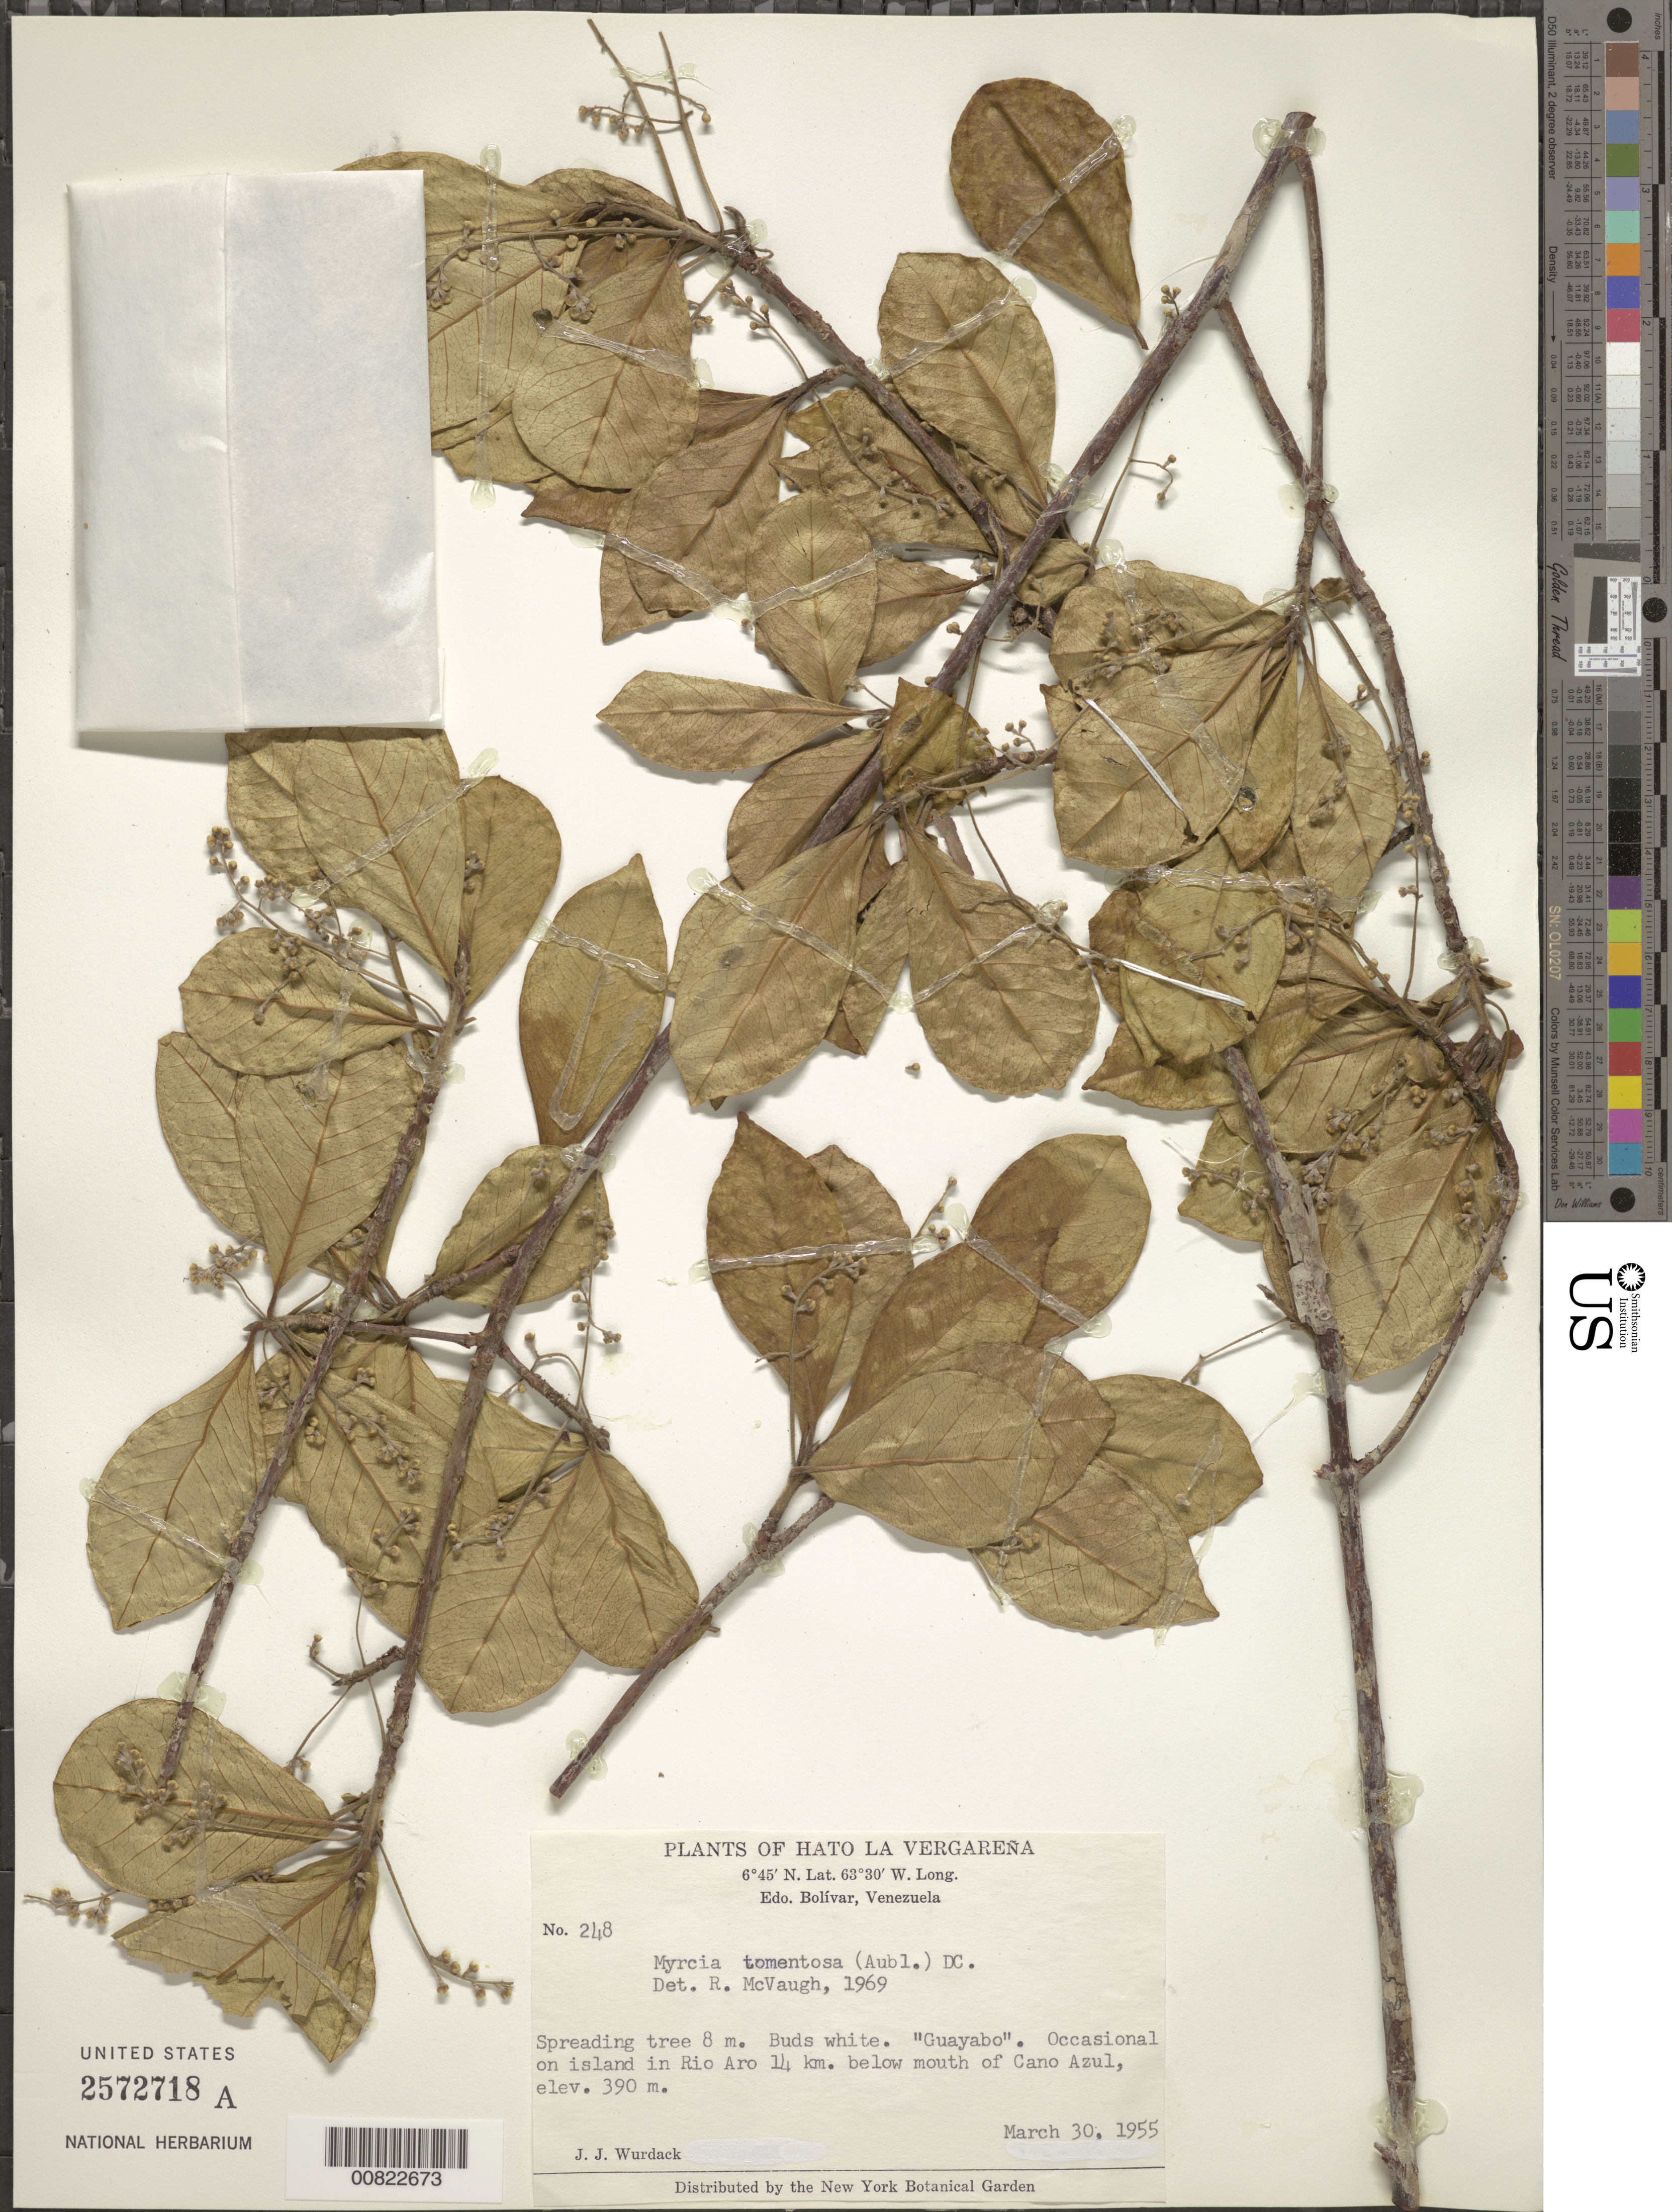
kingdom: Plantae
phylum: Tracheophyta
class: Magnoliopsida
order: Myrtales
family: Myrtaceae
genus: Myrcia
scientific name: Myrcia tomentosa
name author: (Aubl.) DC.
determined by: McVaugh, R.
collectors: J. J. Wurdack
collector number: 248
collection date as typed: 30-Mar-55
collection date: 1955-03-30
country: Venezuela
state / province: Bolívar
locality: Hato La Vergareña, Río Aro, 14 km below mouth of Caño Azul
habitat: Island in river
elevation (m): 390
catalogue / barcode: US 2572718A